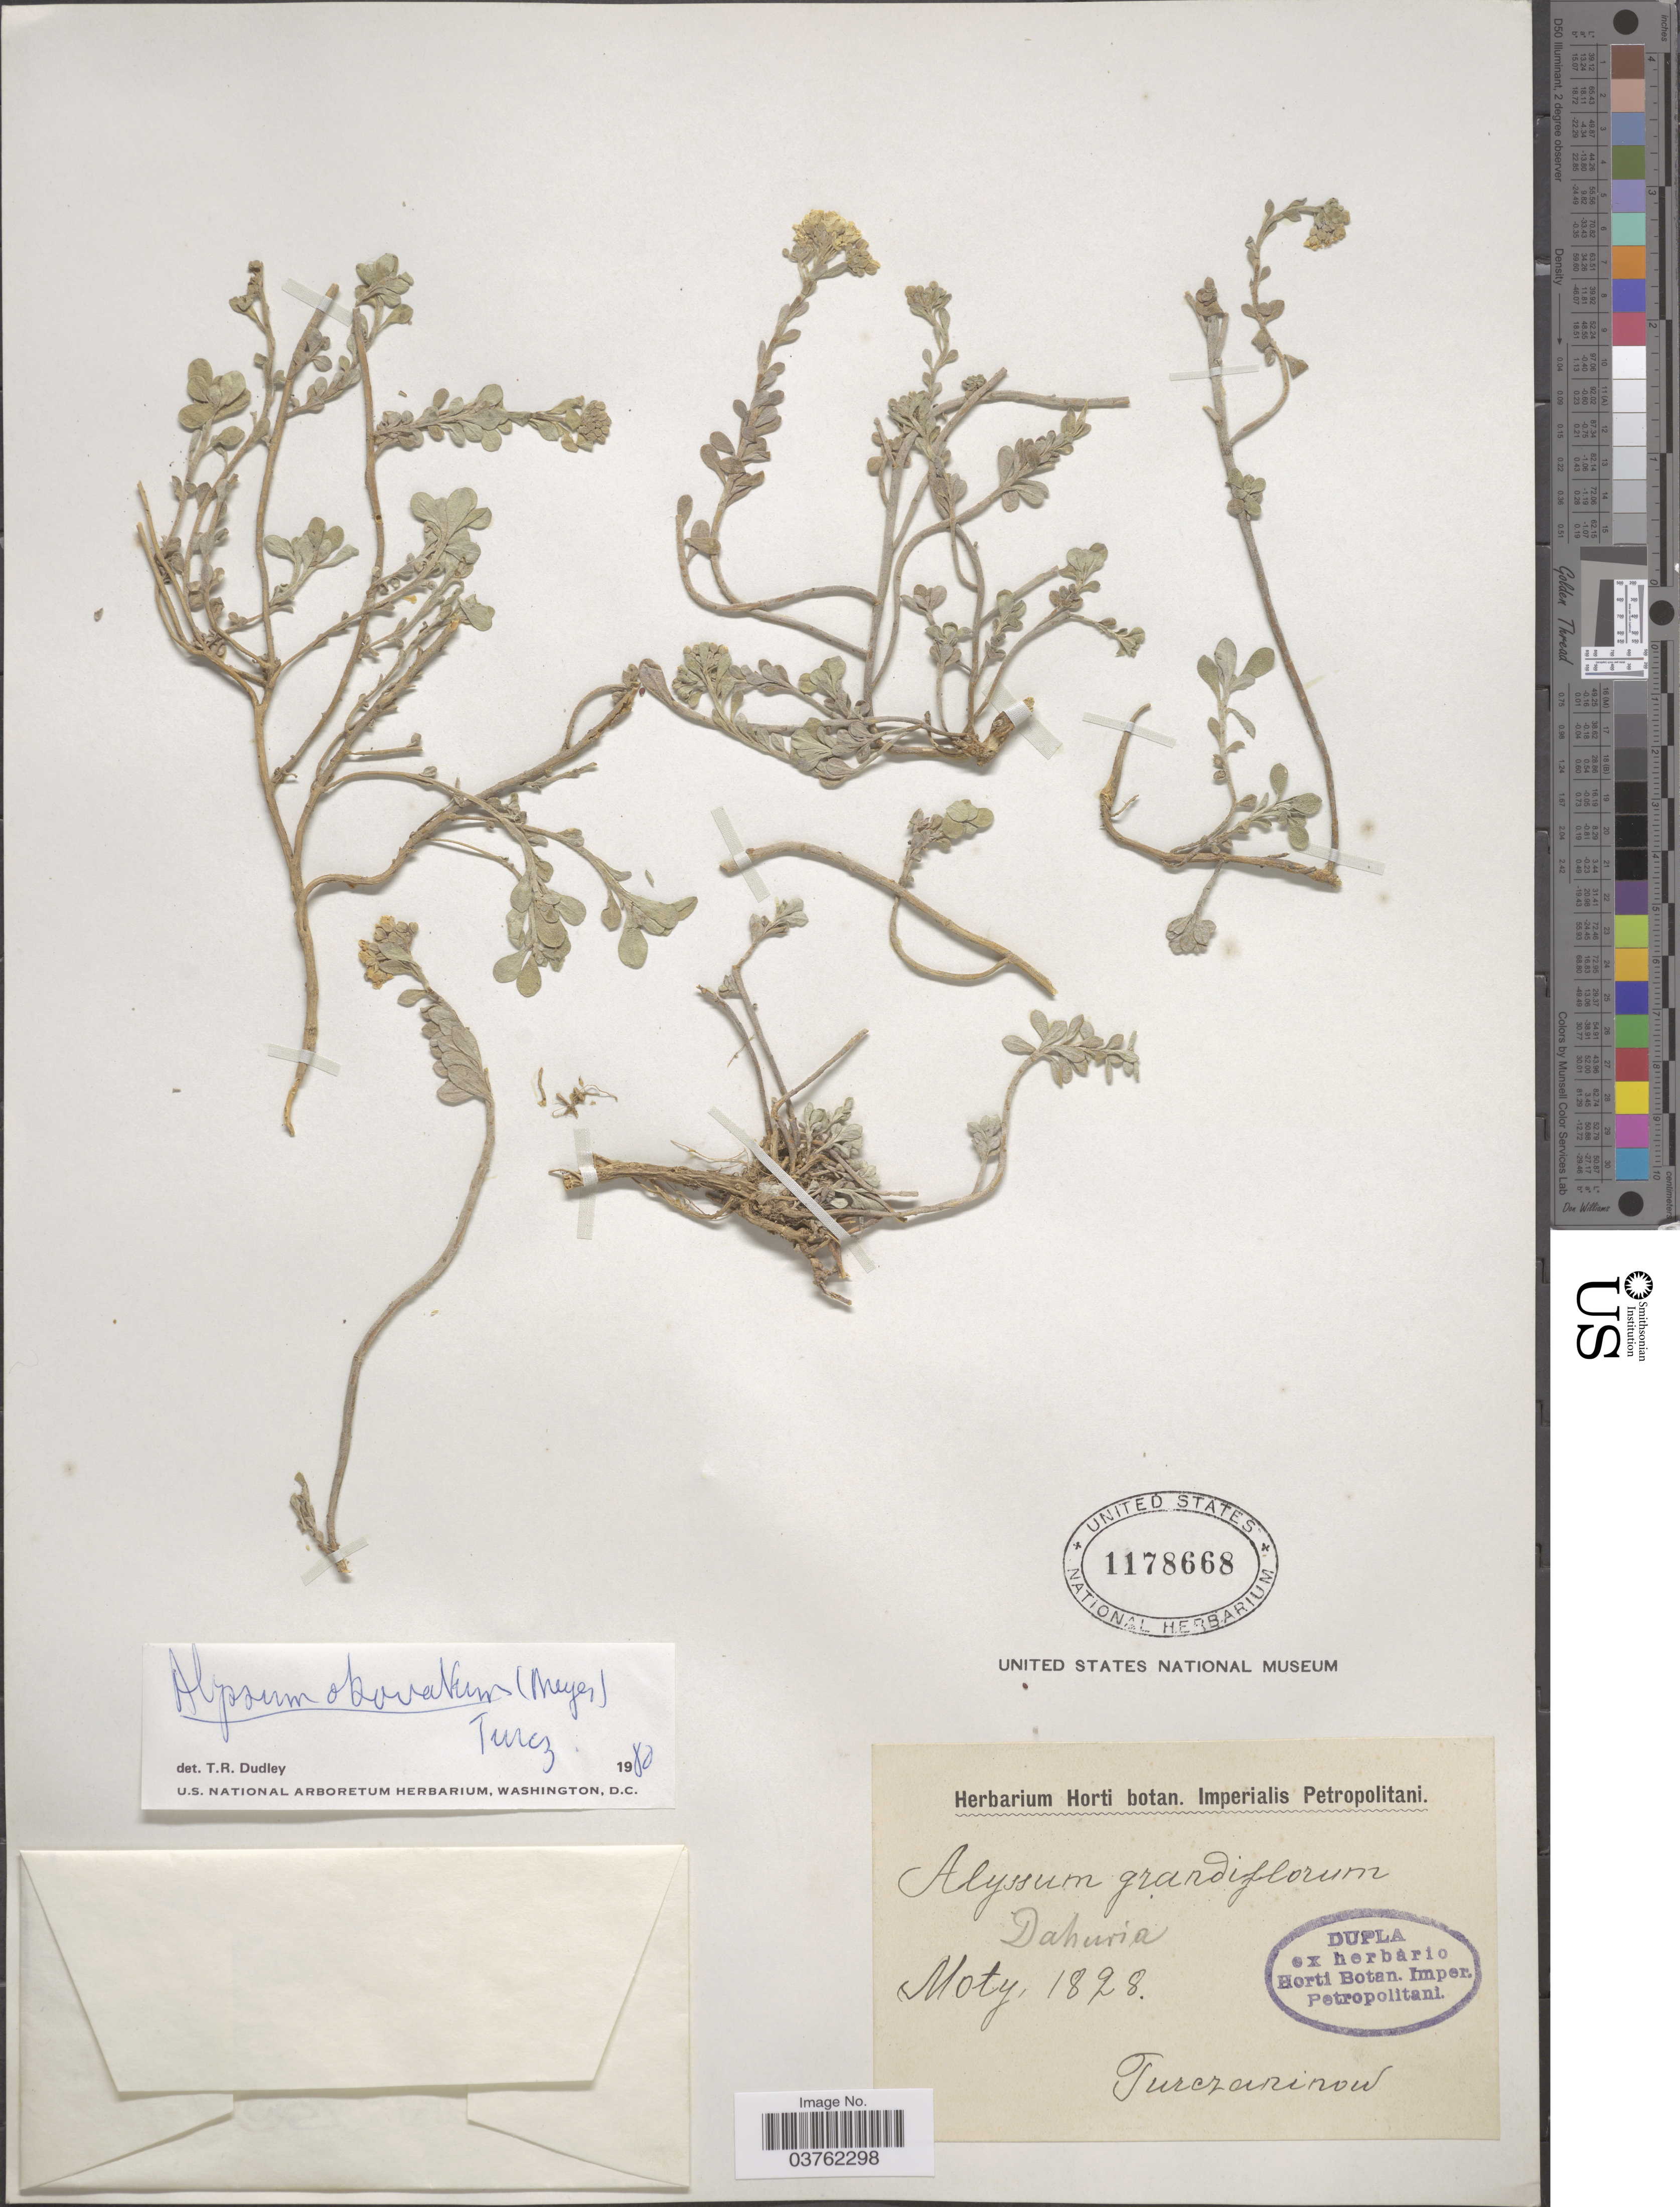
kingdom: Plantae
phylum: Tracheophyta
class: Magnoliopsida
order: Brassicales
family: Brassicaceae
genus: Alyssum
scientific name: Alyssum obovatum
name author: (C.A. Mey.) Turcz.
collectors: Turczaninow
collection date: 1828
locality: Dahuria, Moty. [unsure placement]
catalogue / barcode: US 1178668